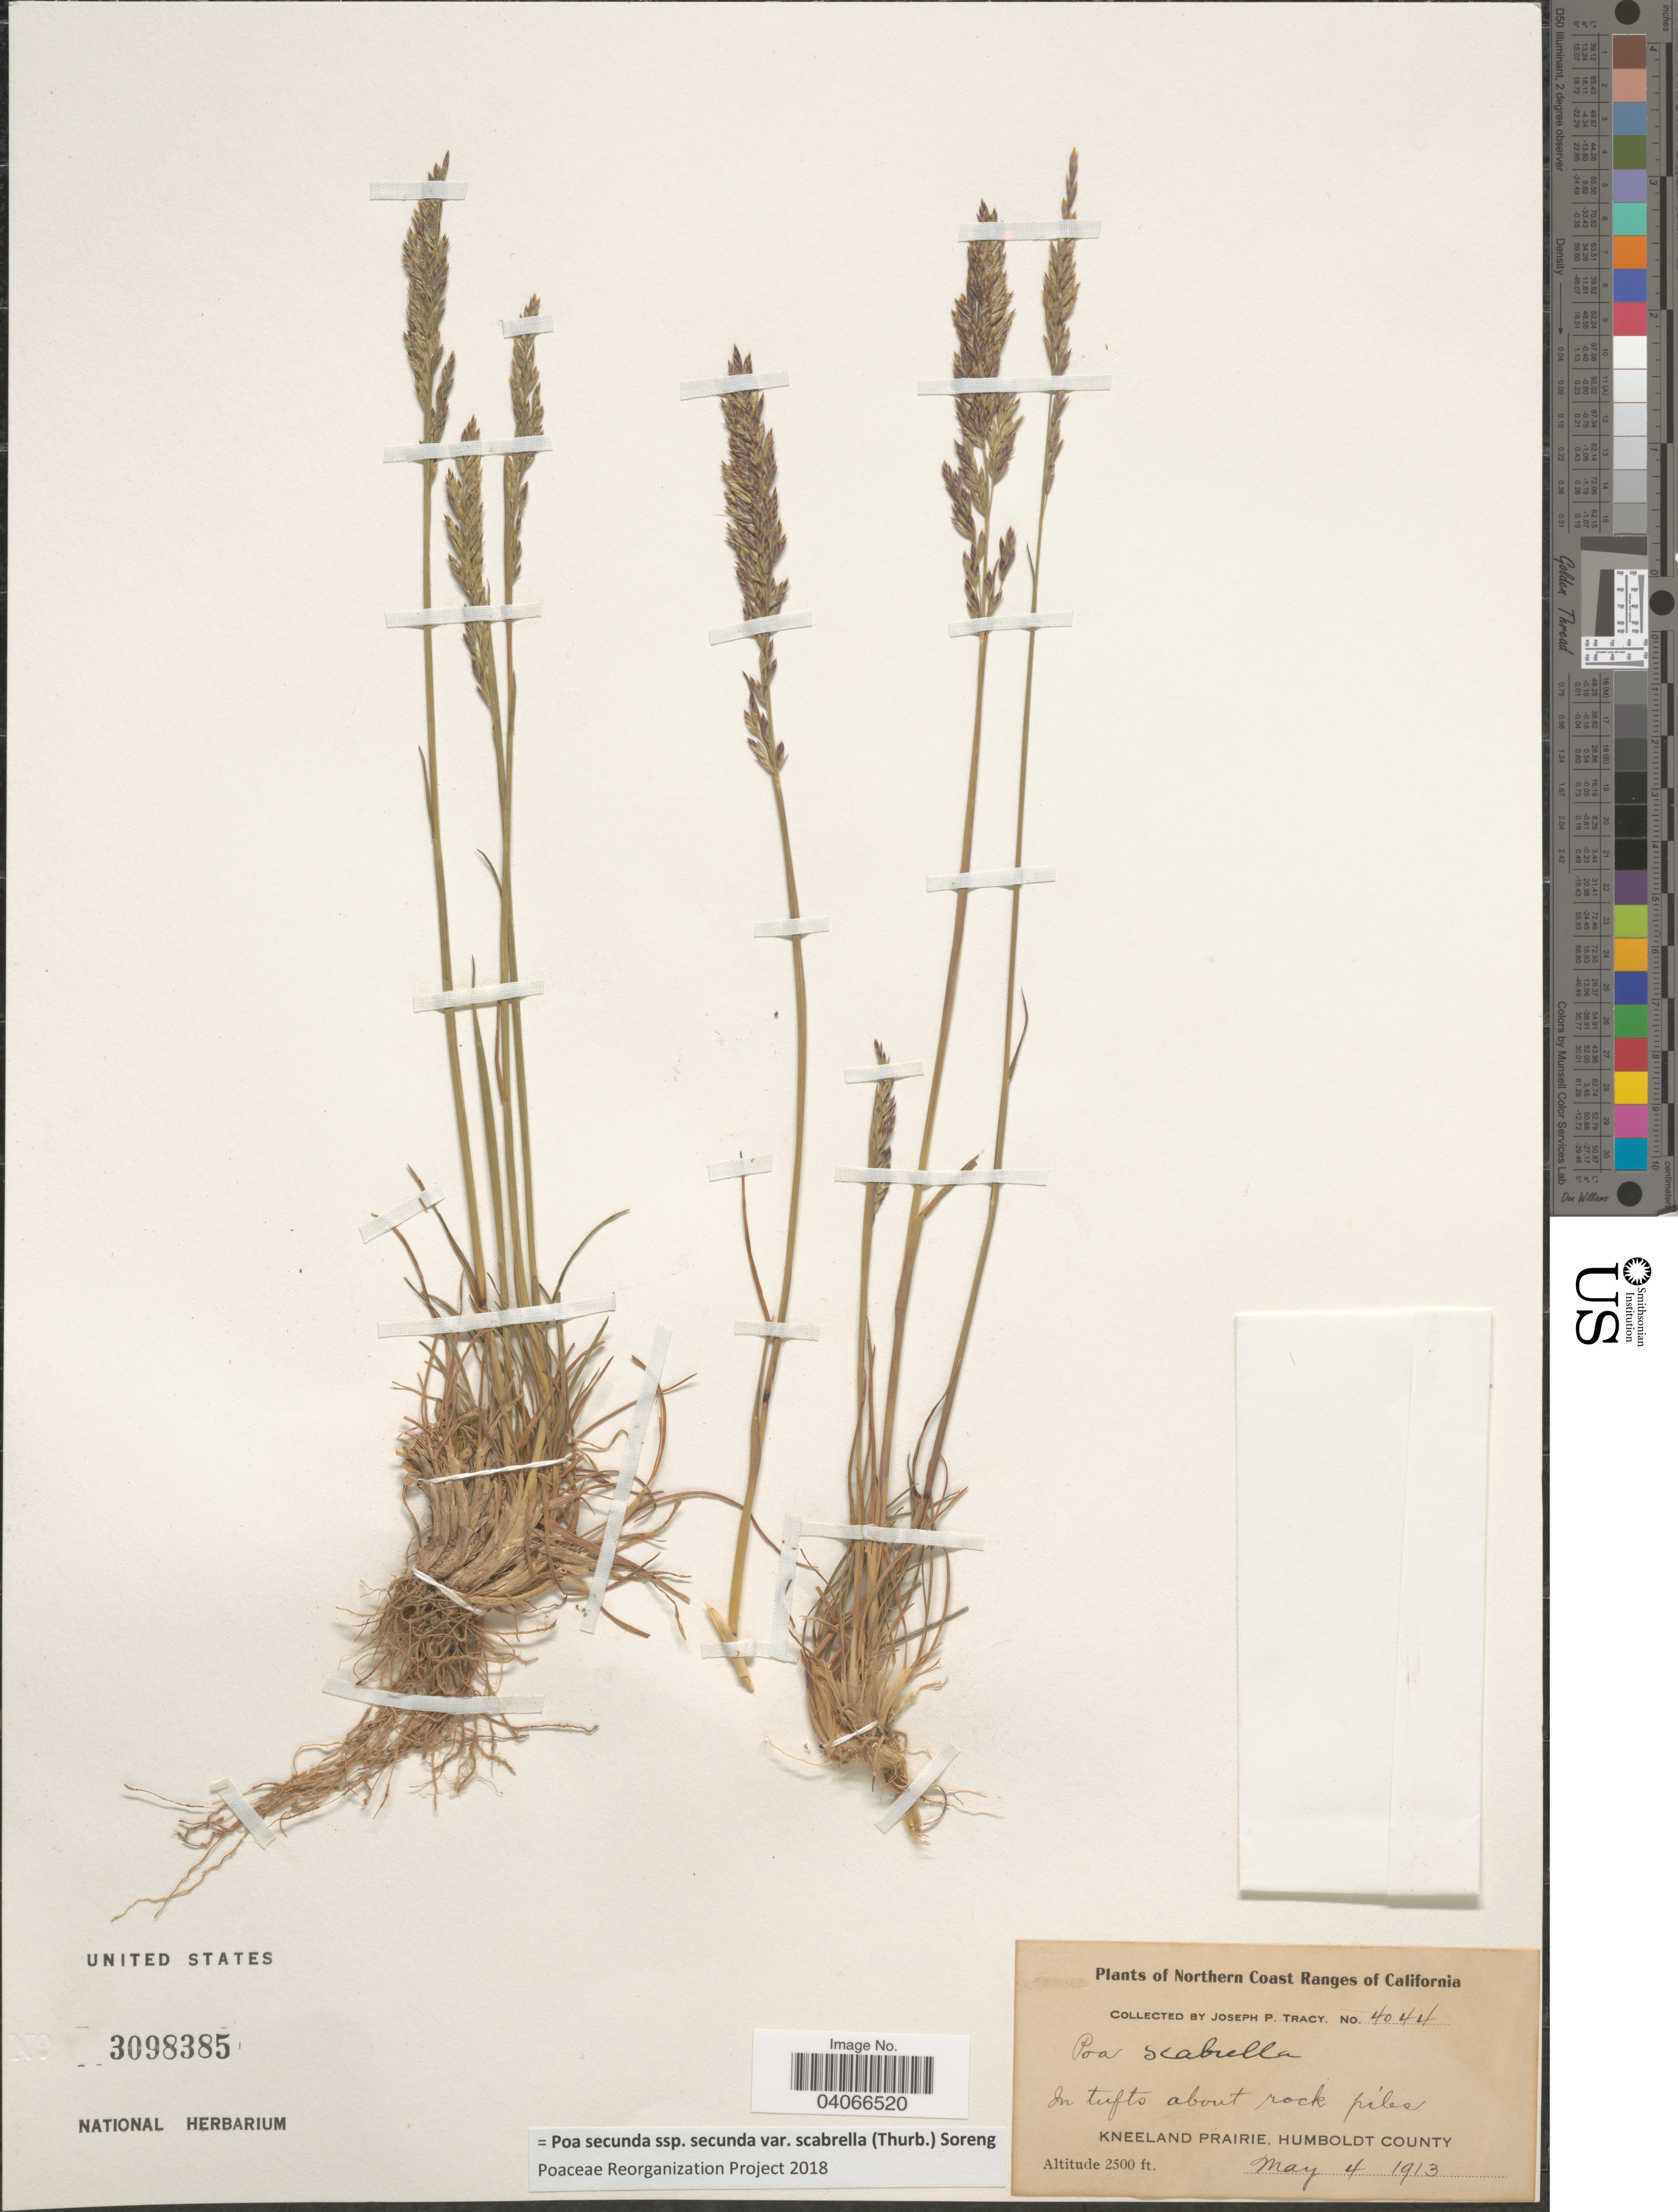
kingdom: Plantae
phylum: Tracheophyta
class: Liliopsida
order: Poales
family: Poaceae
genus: Poa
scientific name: Poa secunda subsp. secunda var. scabrella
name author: (Thurb.) Soreng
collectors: J. Tracy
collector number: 4044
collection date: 1913-05-04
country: United States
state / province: California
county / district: Humboldt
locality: Northern Coast Ranges of California. Kneeland Prairie, Humboldt County.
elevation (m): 762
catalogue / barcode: US 3098385